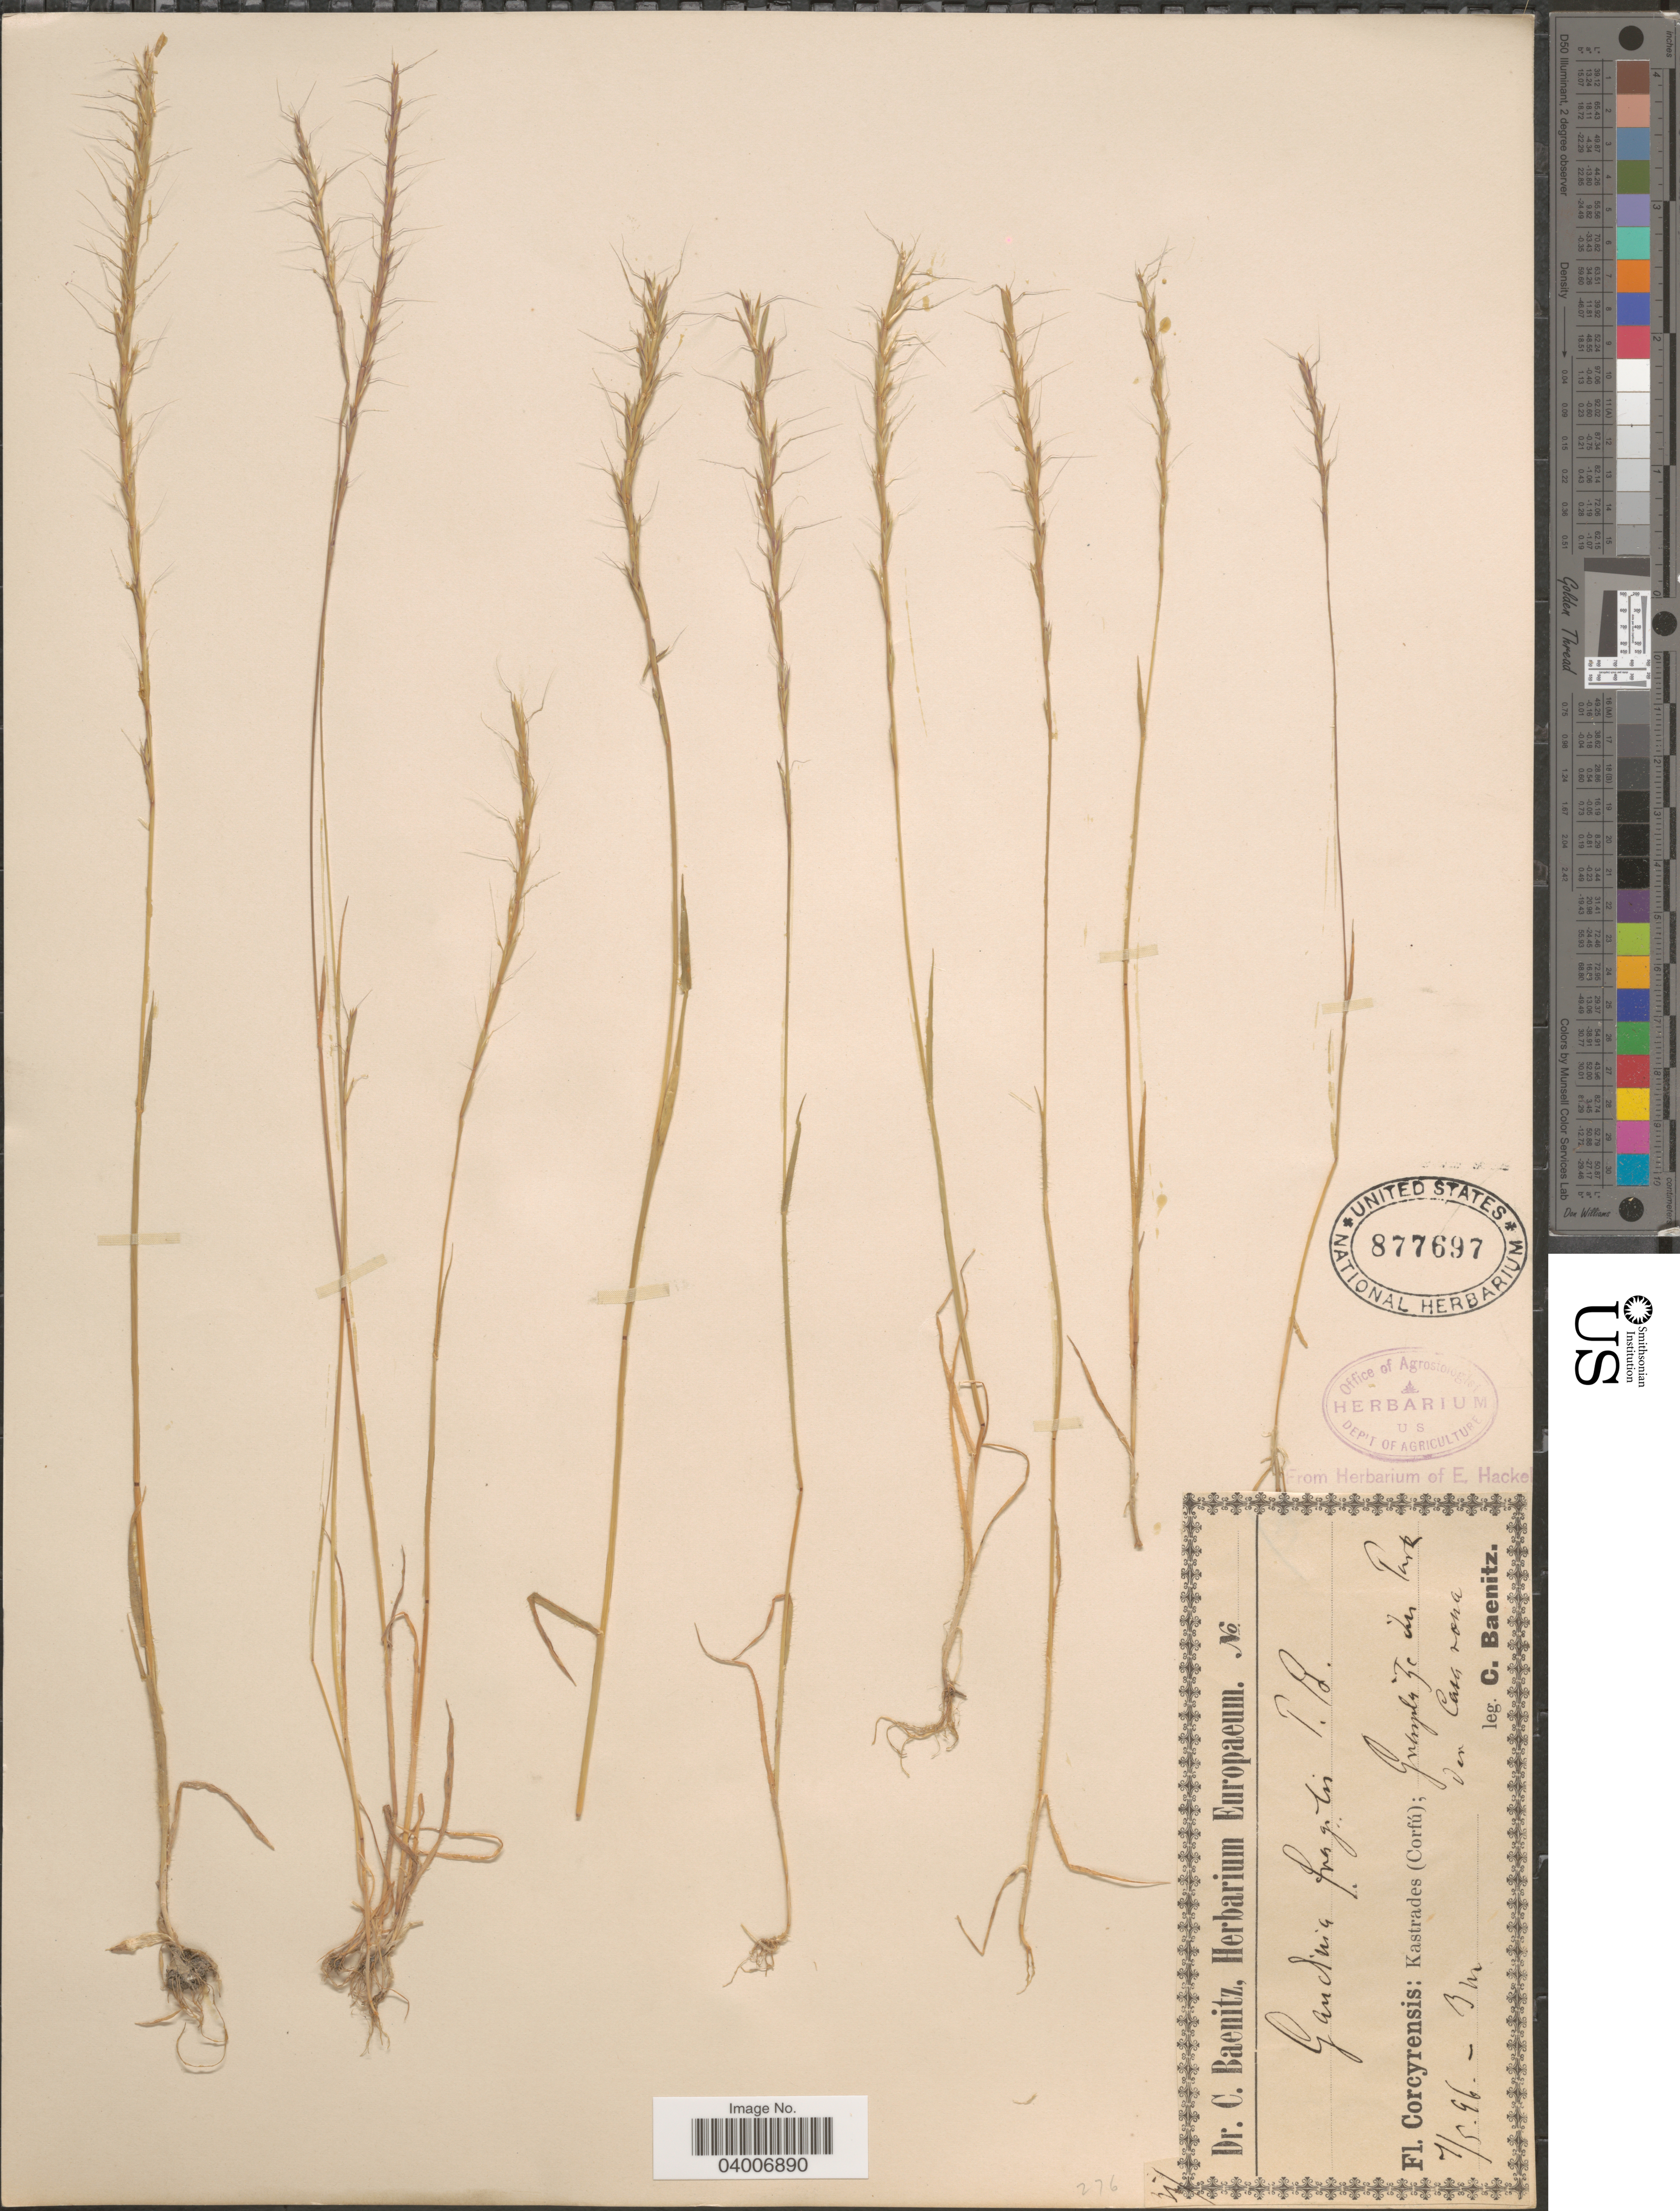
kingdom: Plantae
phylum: Tracheophyta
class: Liliopsida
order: Poales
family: Poaceae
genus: Gaudinia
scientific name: Gaudinia fragilis var. fragilis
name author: (L.) P. Beauv.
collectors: C. G. Baenitz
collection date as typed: Transcribed d/m/y: 7/5/96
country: Greece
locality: Corcyrensis: Kastrades (Corfú); Grasplatze In Park der Casa rossa.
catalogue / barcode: US 877697